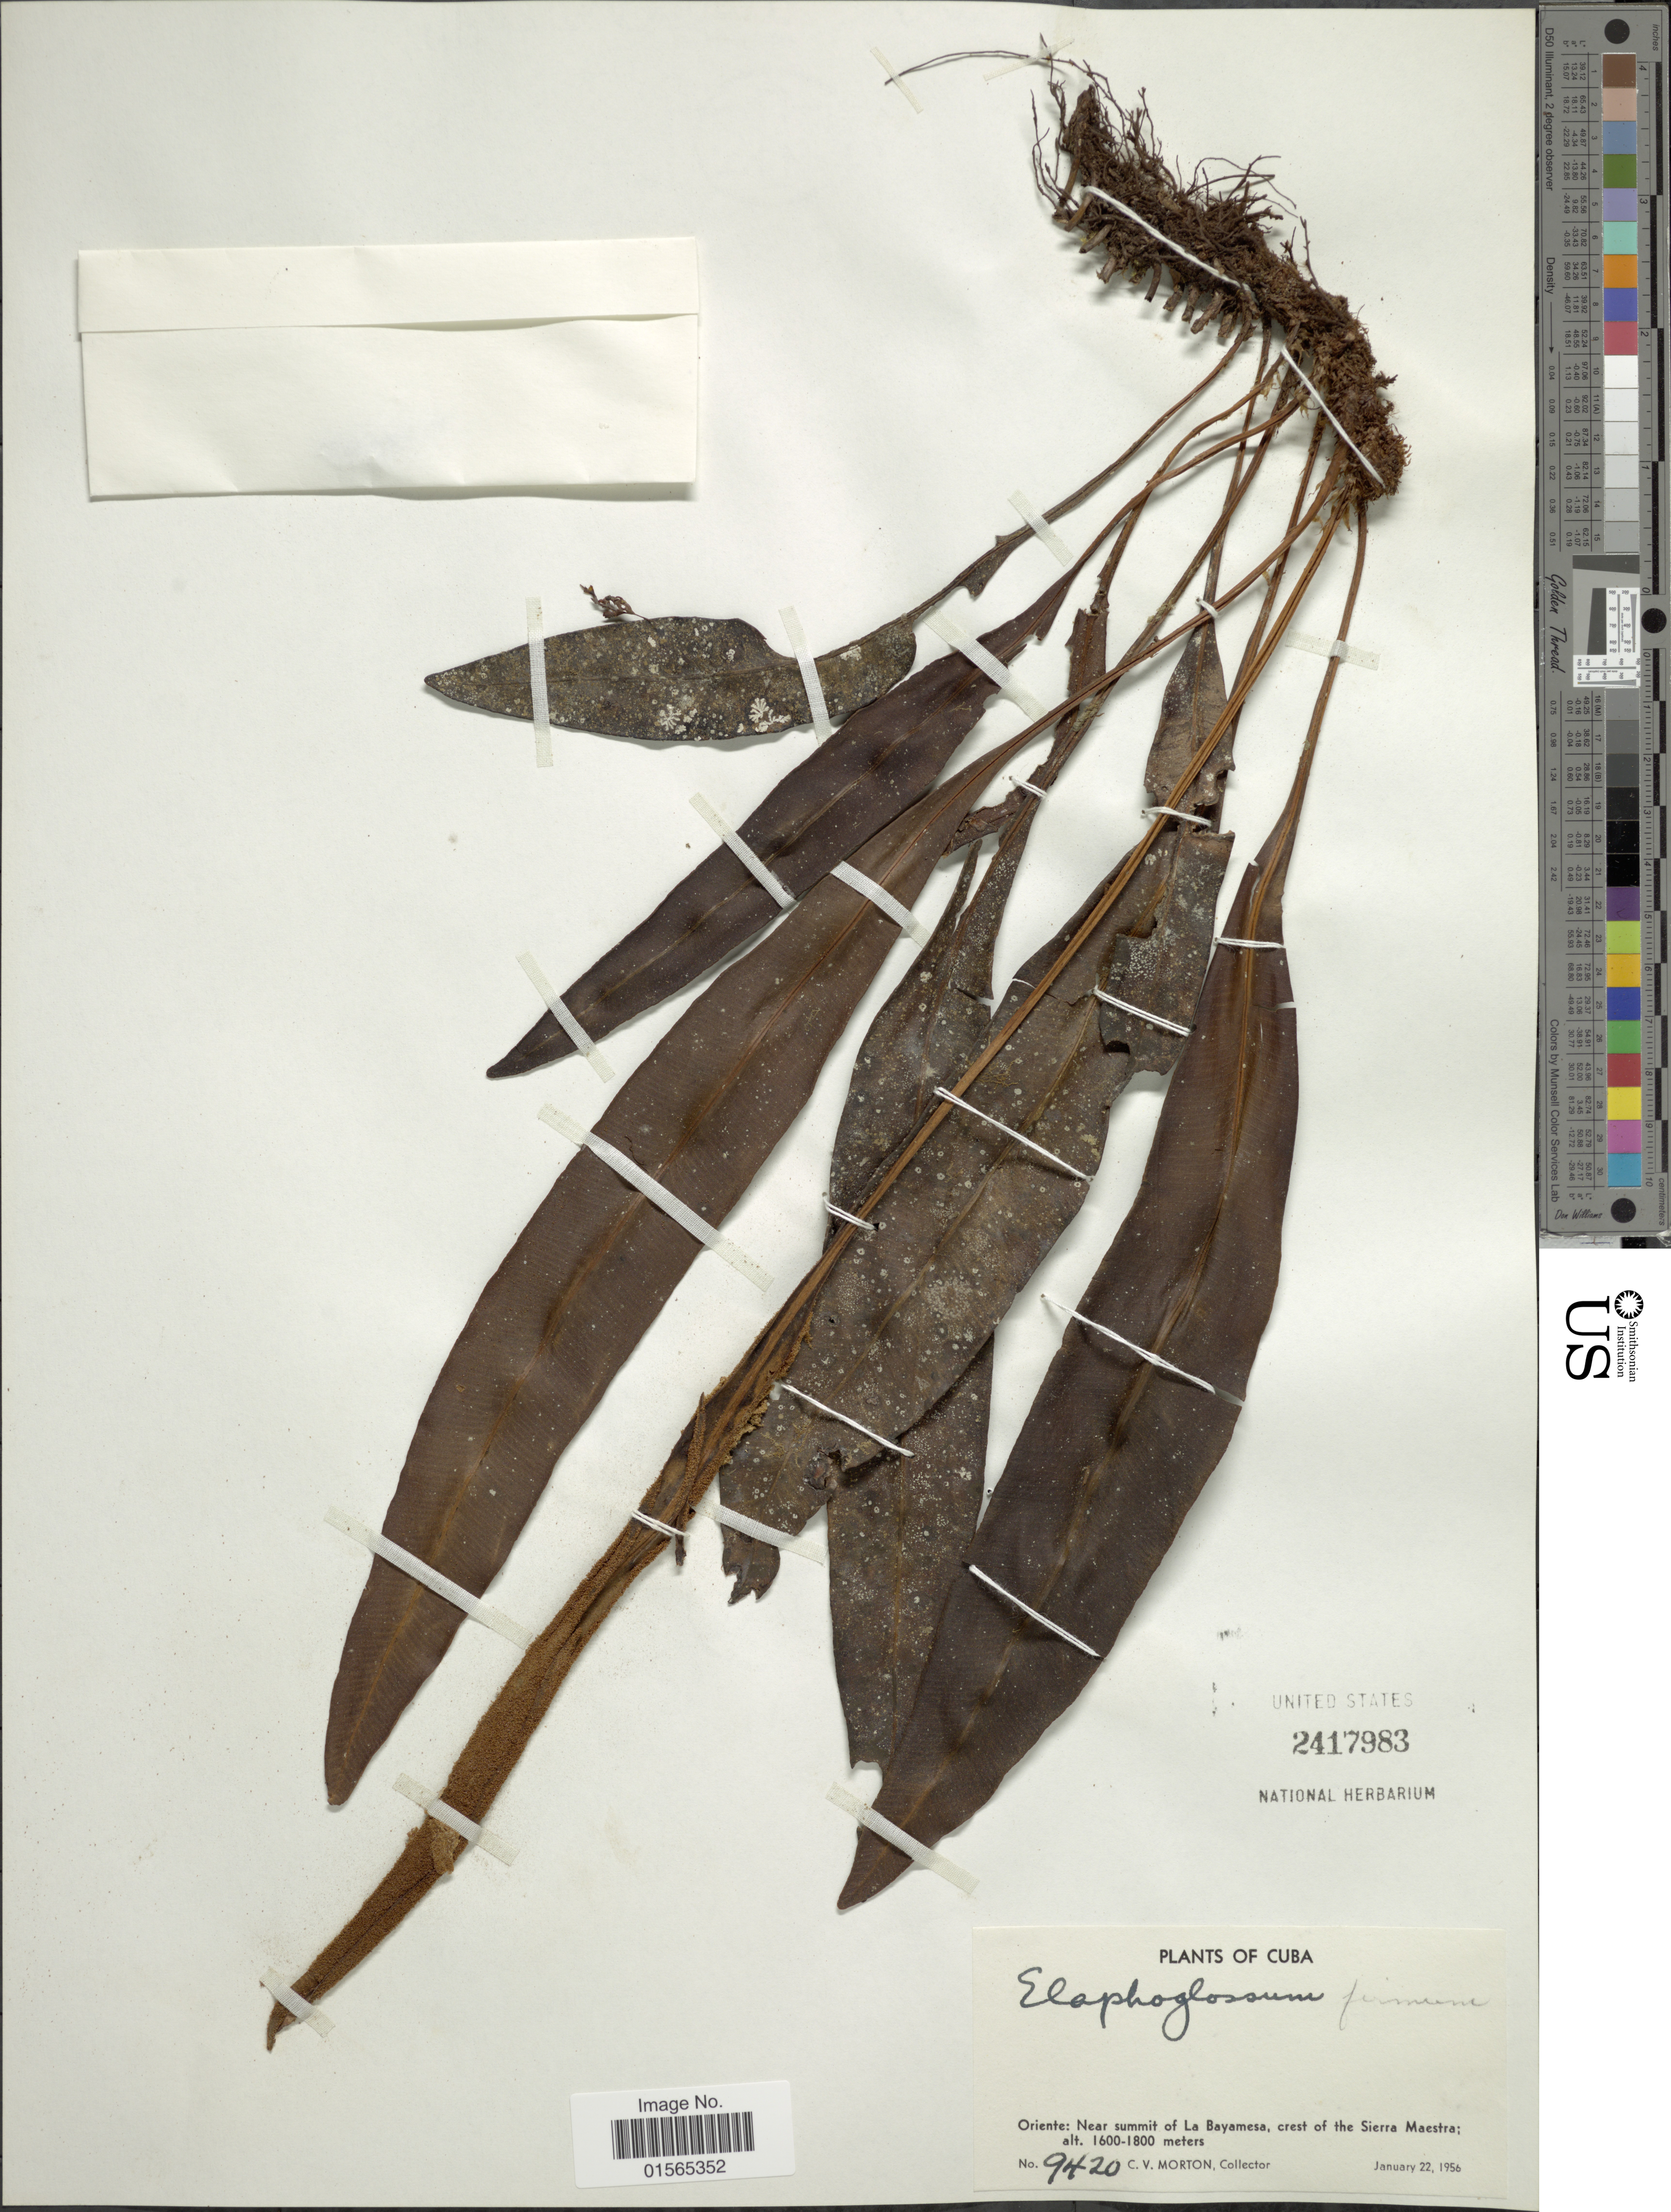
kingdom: Plantae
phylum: Tracheophyta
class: Polypodiopsida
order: Polypodiales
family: Dryopteridaceae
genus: Elaphoglossum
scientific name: Elaphoglossum firmum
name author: (Mett.) Urb.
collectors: C. V. Morton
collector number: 9420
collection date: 1956-01-22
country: Cuba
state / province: Oriente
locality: Near summit of La Bayamesa, crest of the Sierra Maestra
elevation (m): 1600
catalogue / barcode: US 2417983